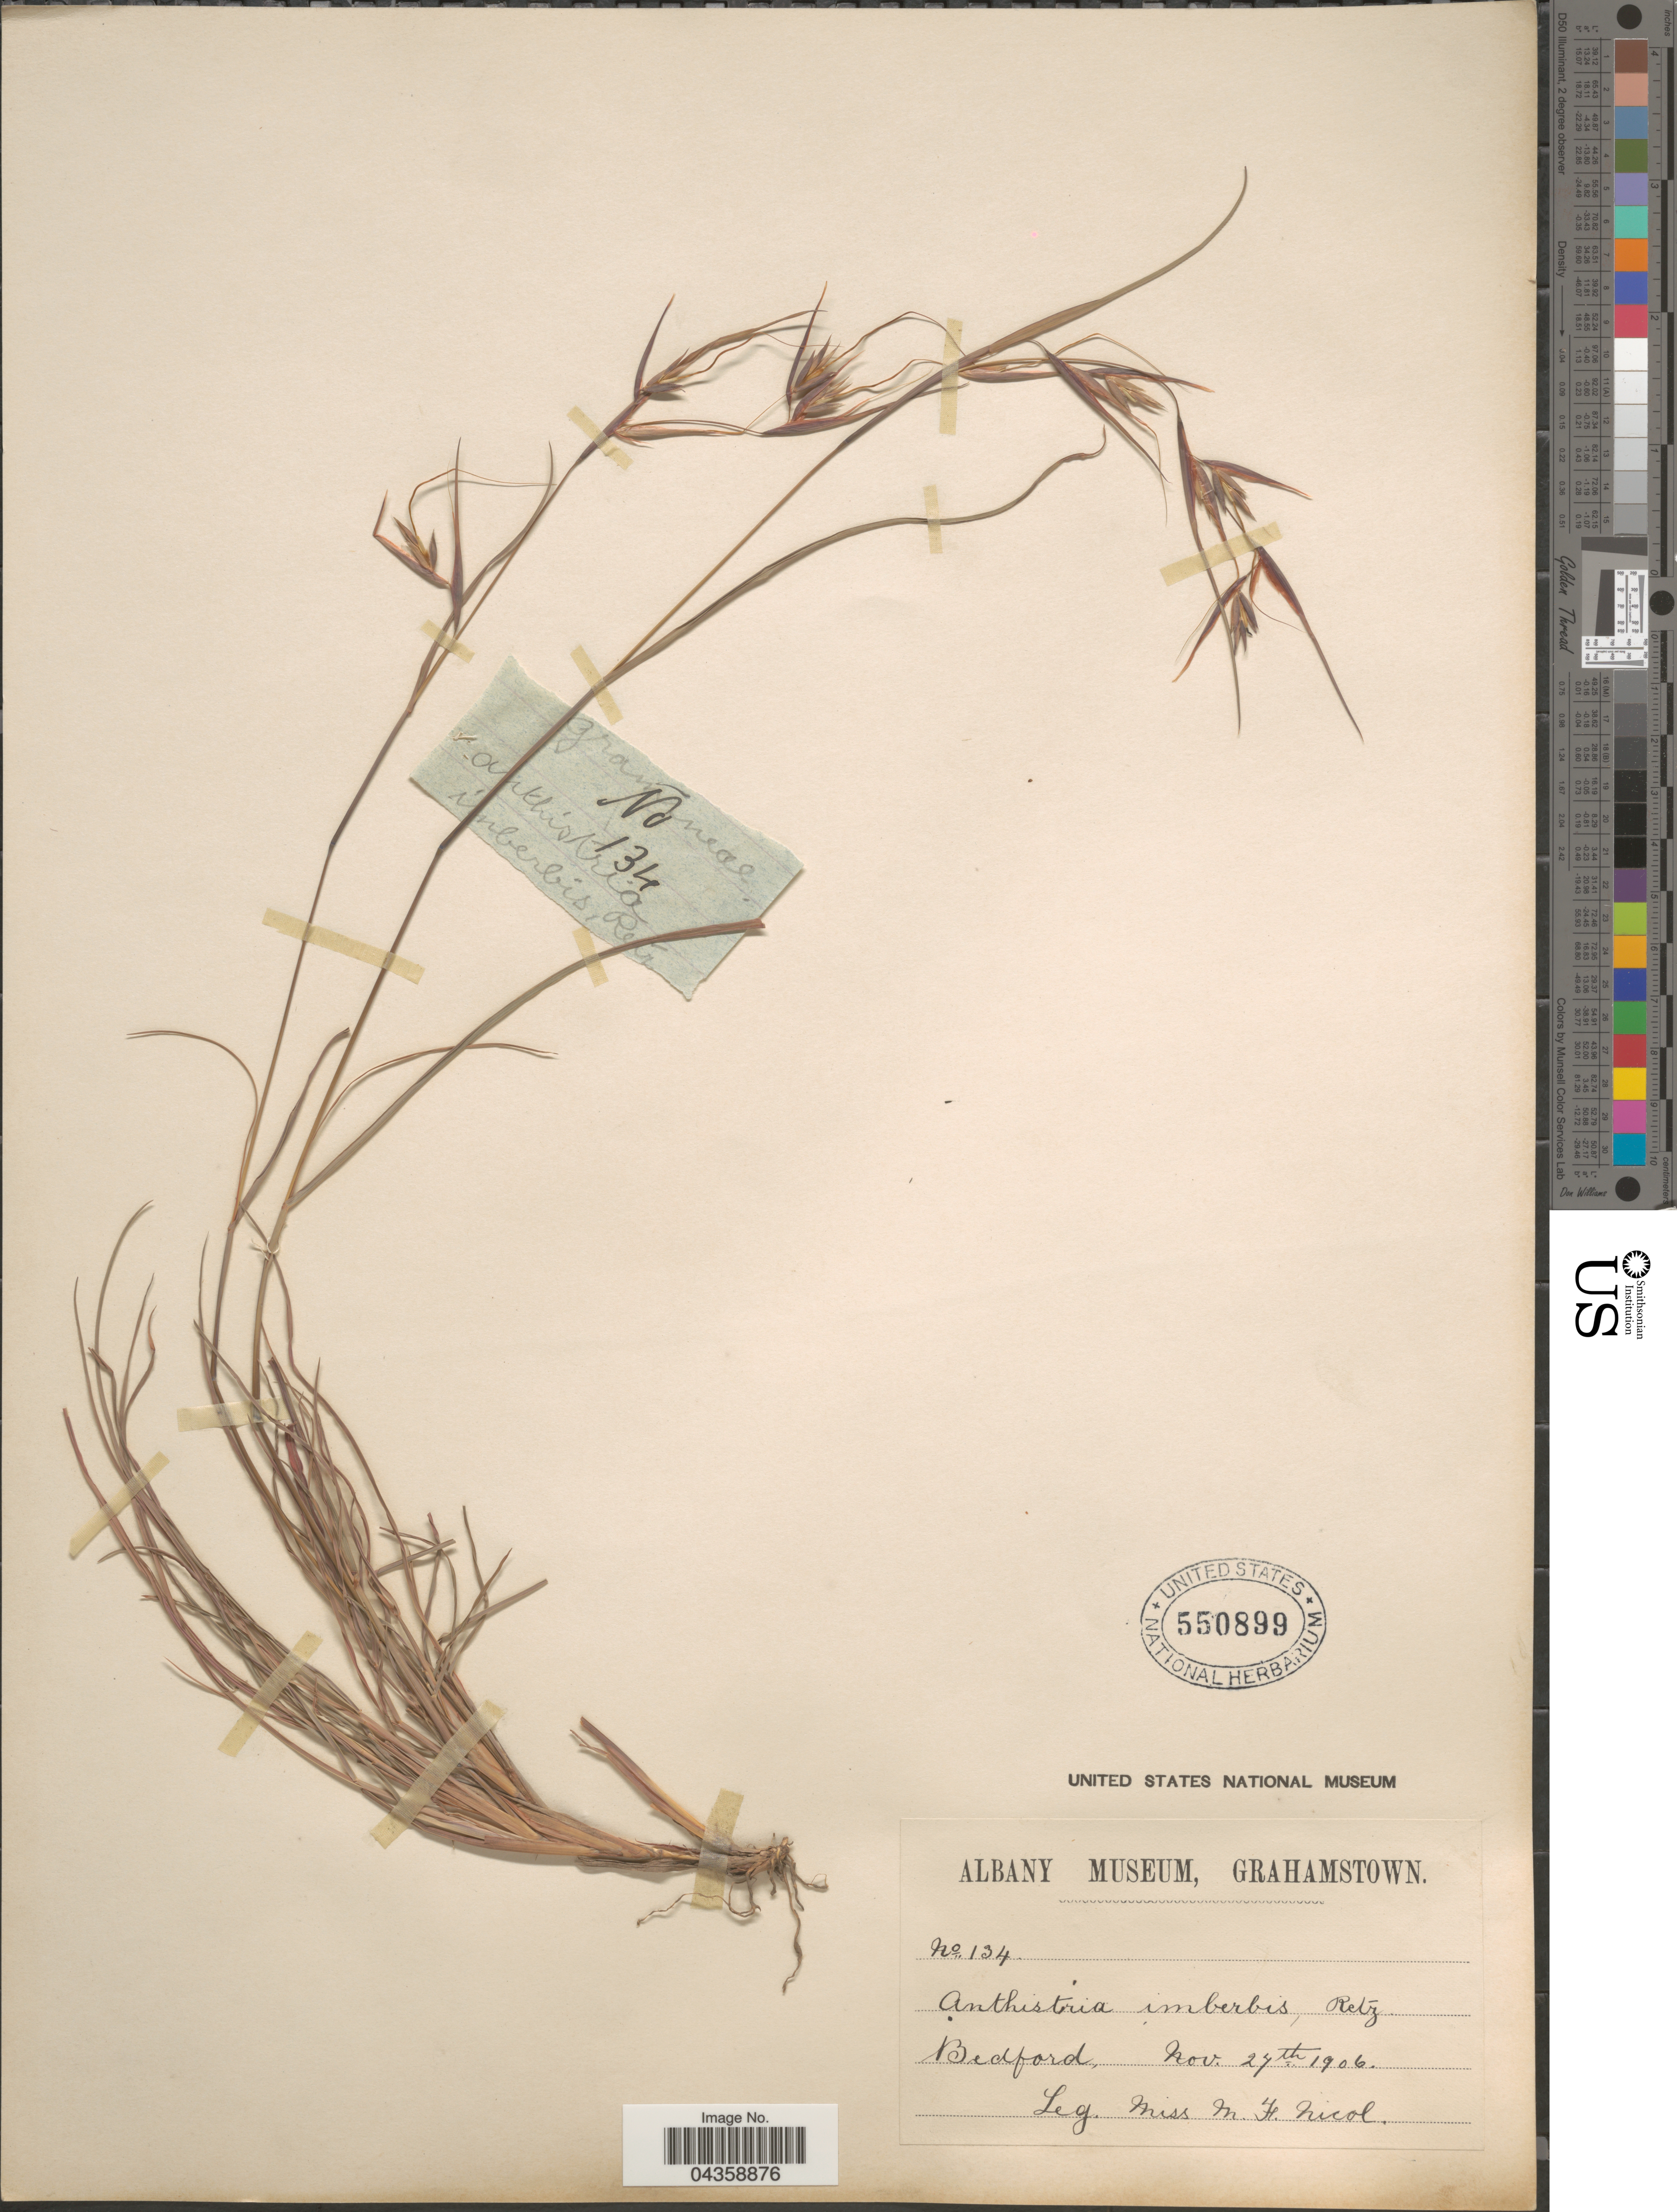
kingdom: Plantae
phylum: Tracheophyta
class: Liliopsida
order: Poales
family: Poaceae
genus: Themeda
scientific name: Themeda triandra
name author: Forssk.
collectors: M. Nicol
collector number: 134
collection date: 1906-11-27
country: South Africa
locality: Bedford.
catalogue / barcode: US 550899